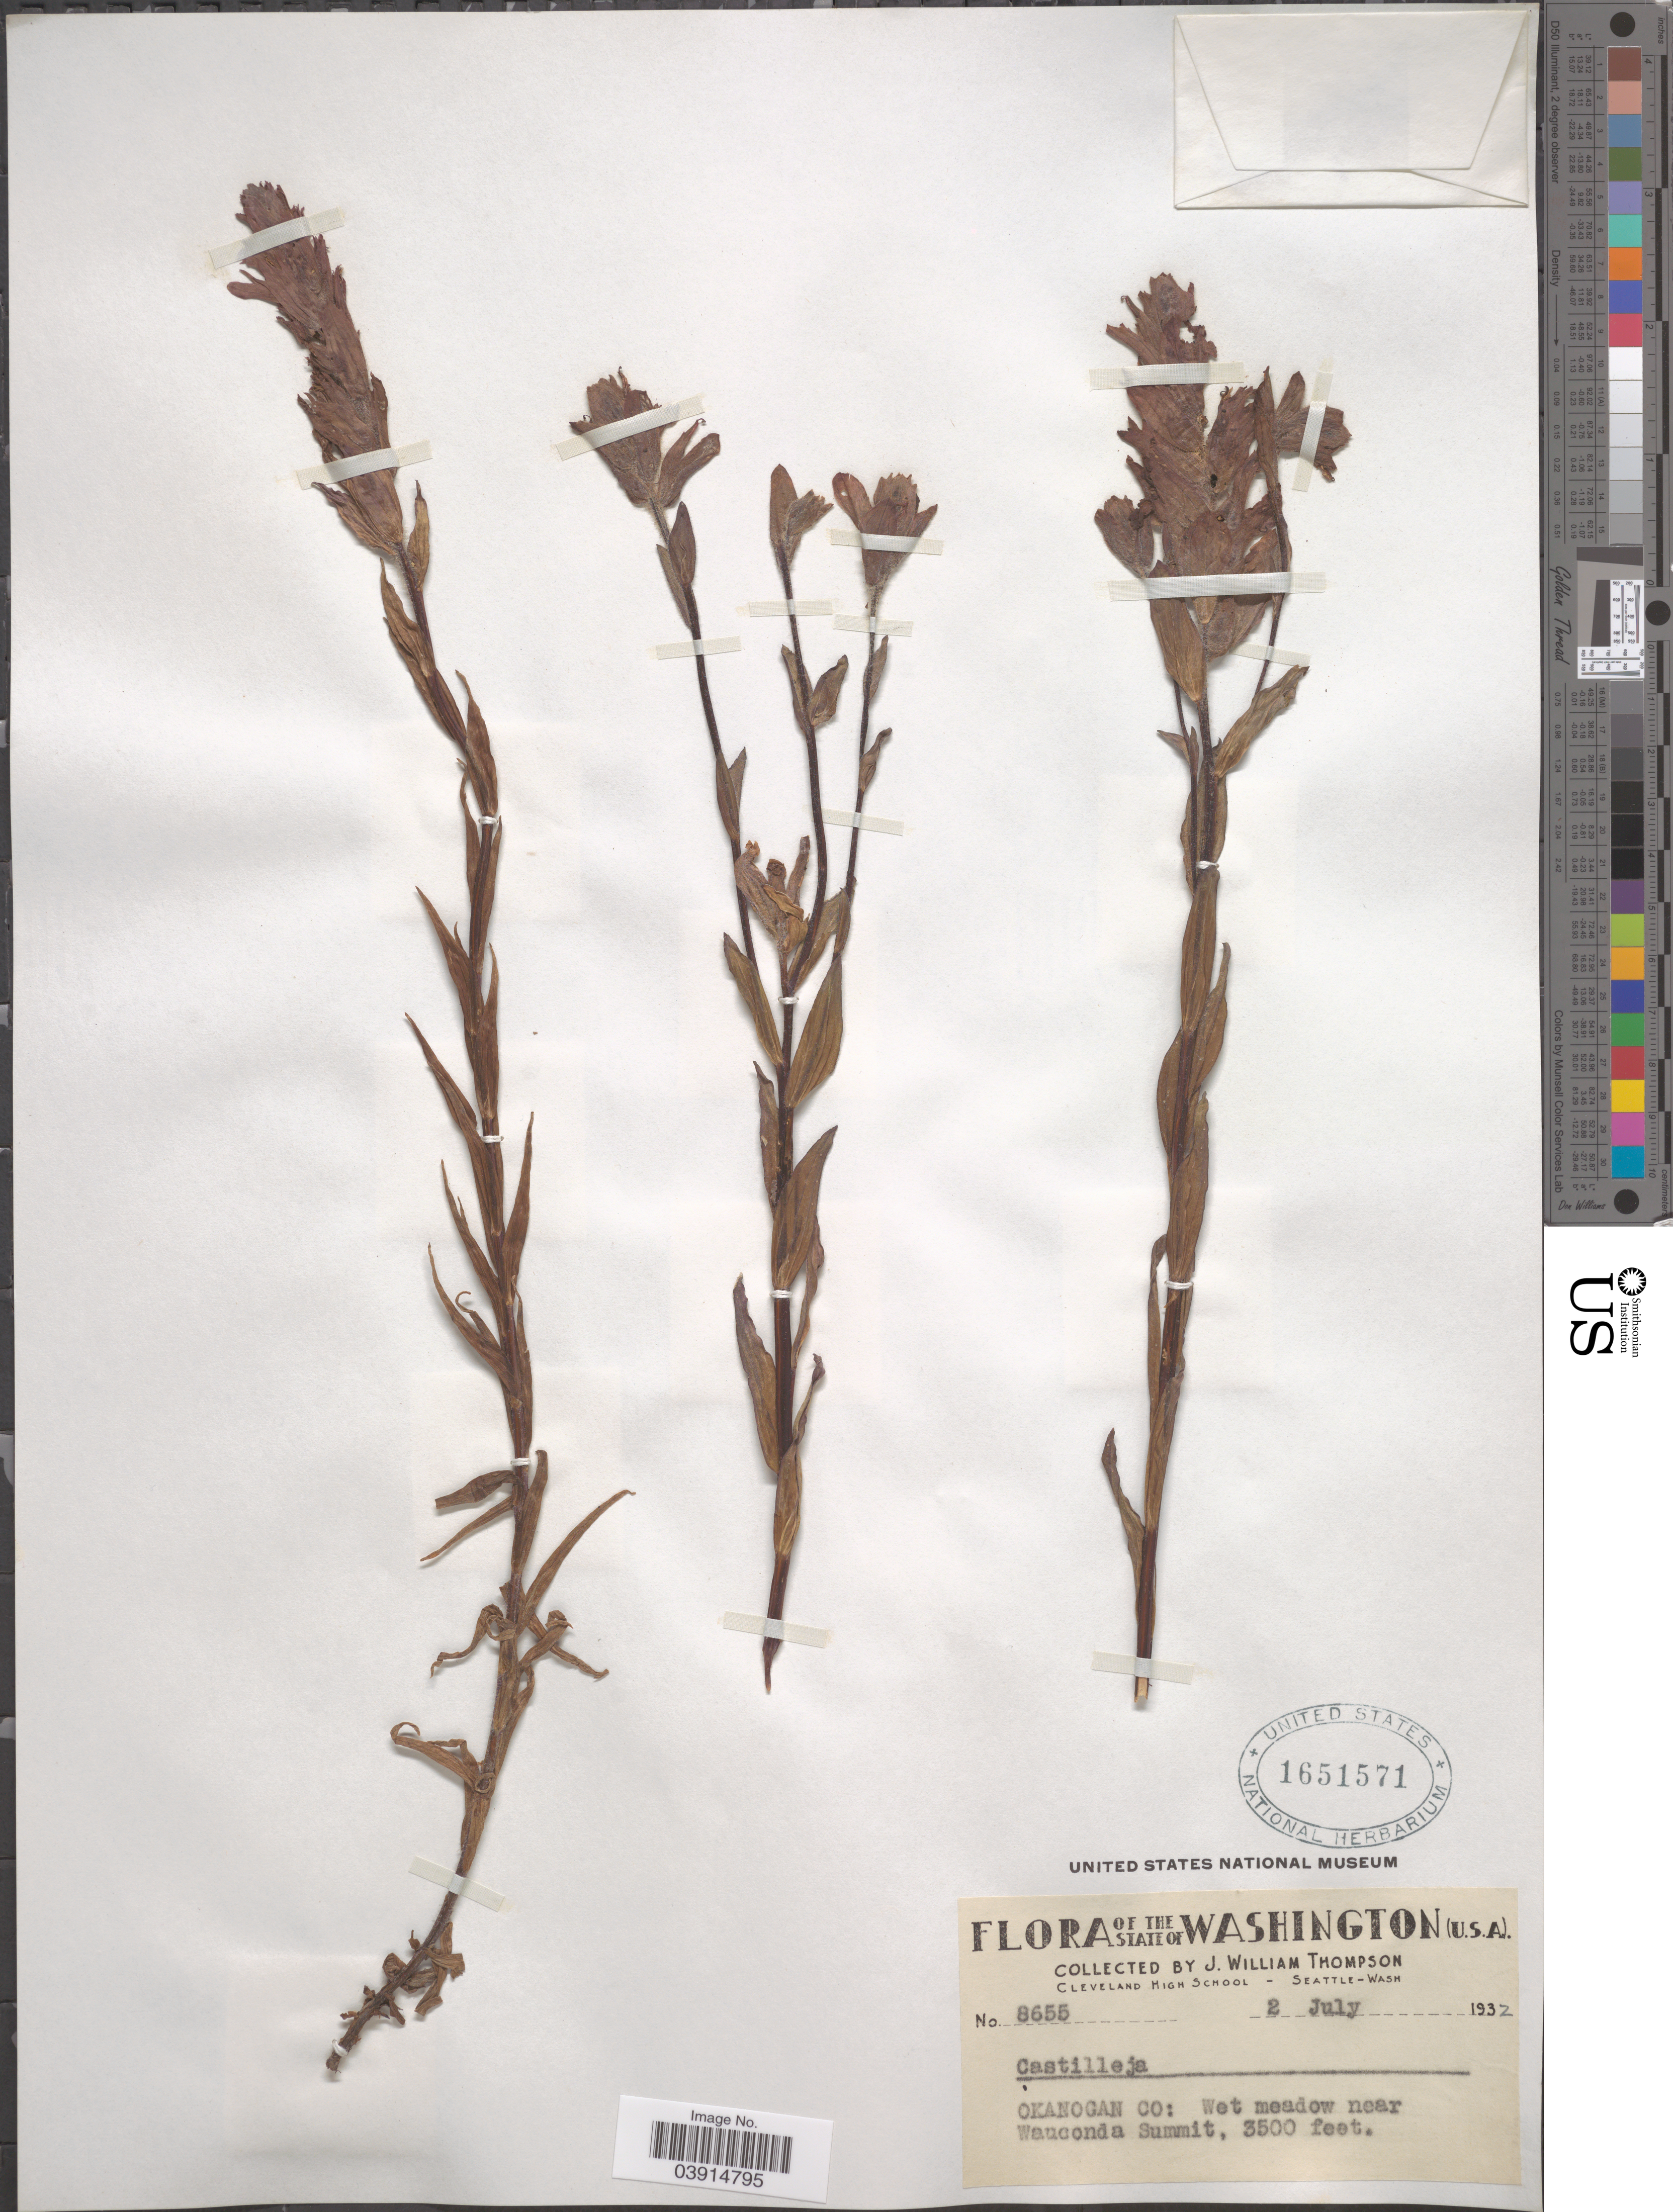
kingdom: Plantae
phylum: Tracheophyta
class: Magnoliopsida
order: Lamiales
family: Orobanchaceae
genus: Castilleja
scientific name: Castilleja sp.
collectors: J. W. Thompson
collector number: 8655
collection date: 1932-07-02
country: United States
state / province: Washington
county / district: Okanogan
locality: Okanogan Co: Wet meadow near Wauconda Summit.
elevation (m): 1067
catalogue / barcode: US 1651571